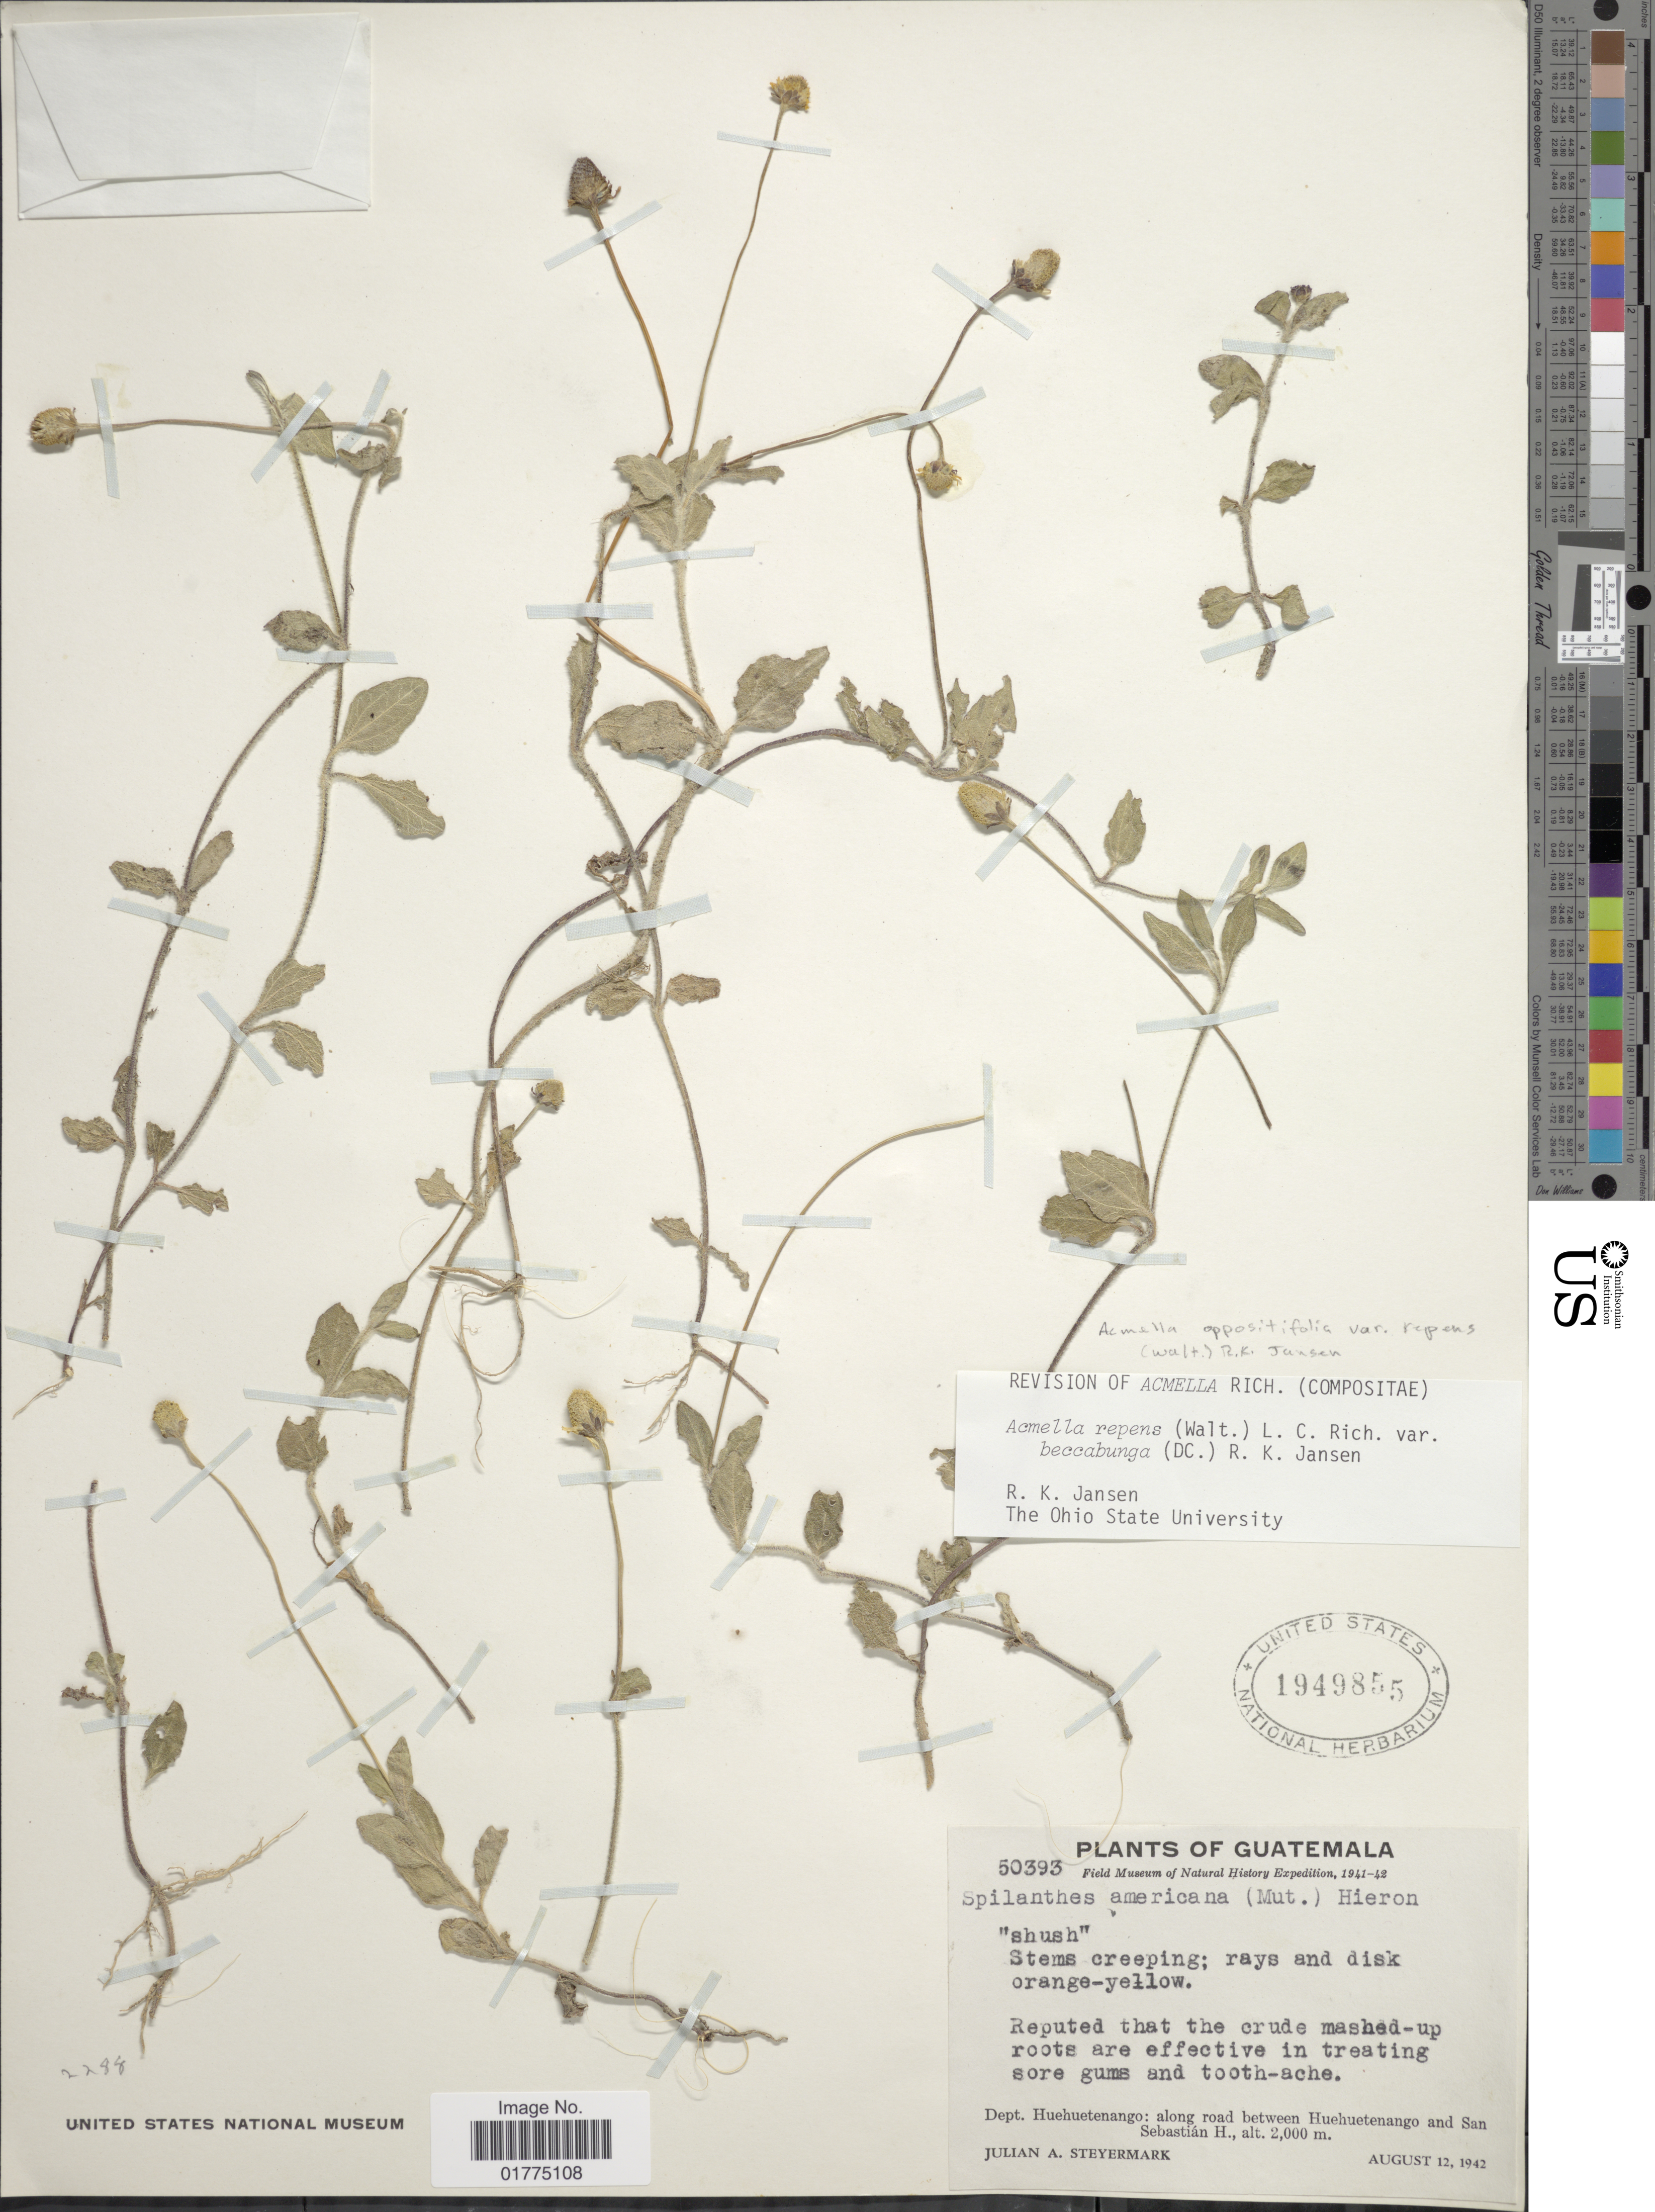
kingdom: Plantae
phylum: Tracheophyta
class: Magnoliopsida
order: Asterales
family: Asteraceae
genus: Acmella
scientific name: Acmella repens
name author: (Walter) Rich.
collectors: J. Steyermark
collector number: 50393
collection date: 1942-08-12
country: Guatemala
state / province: Huehuetenango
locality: Dept. Huehuetenango: along road between Huehuetenango and San Sebastián H.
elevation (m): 2000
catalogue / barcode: US 1949855